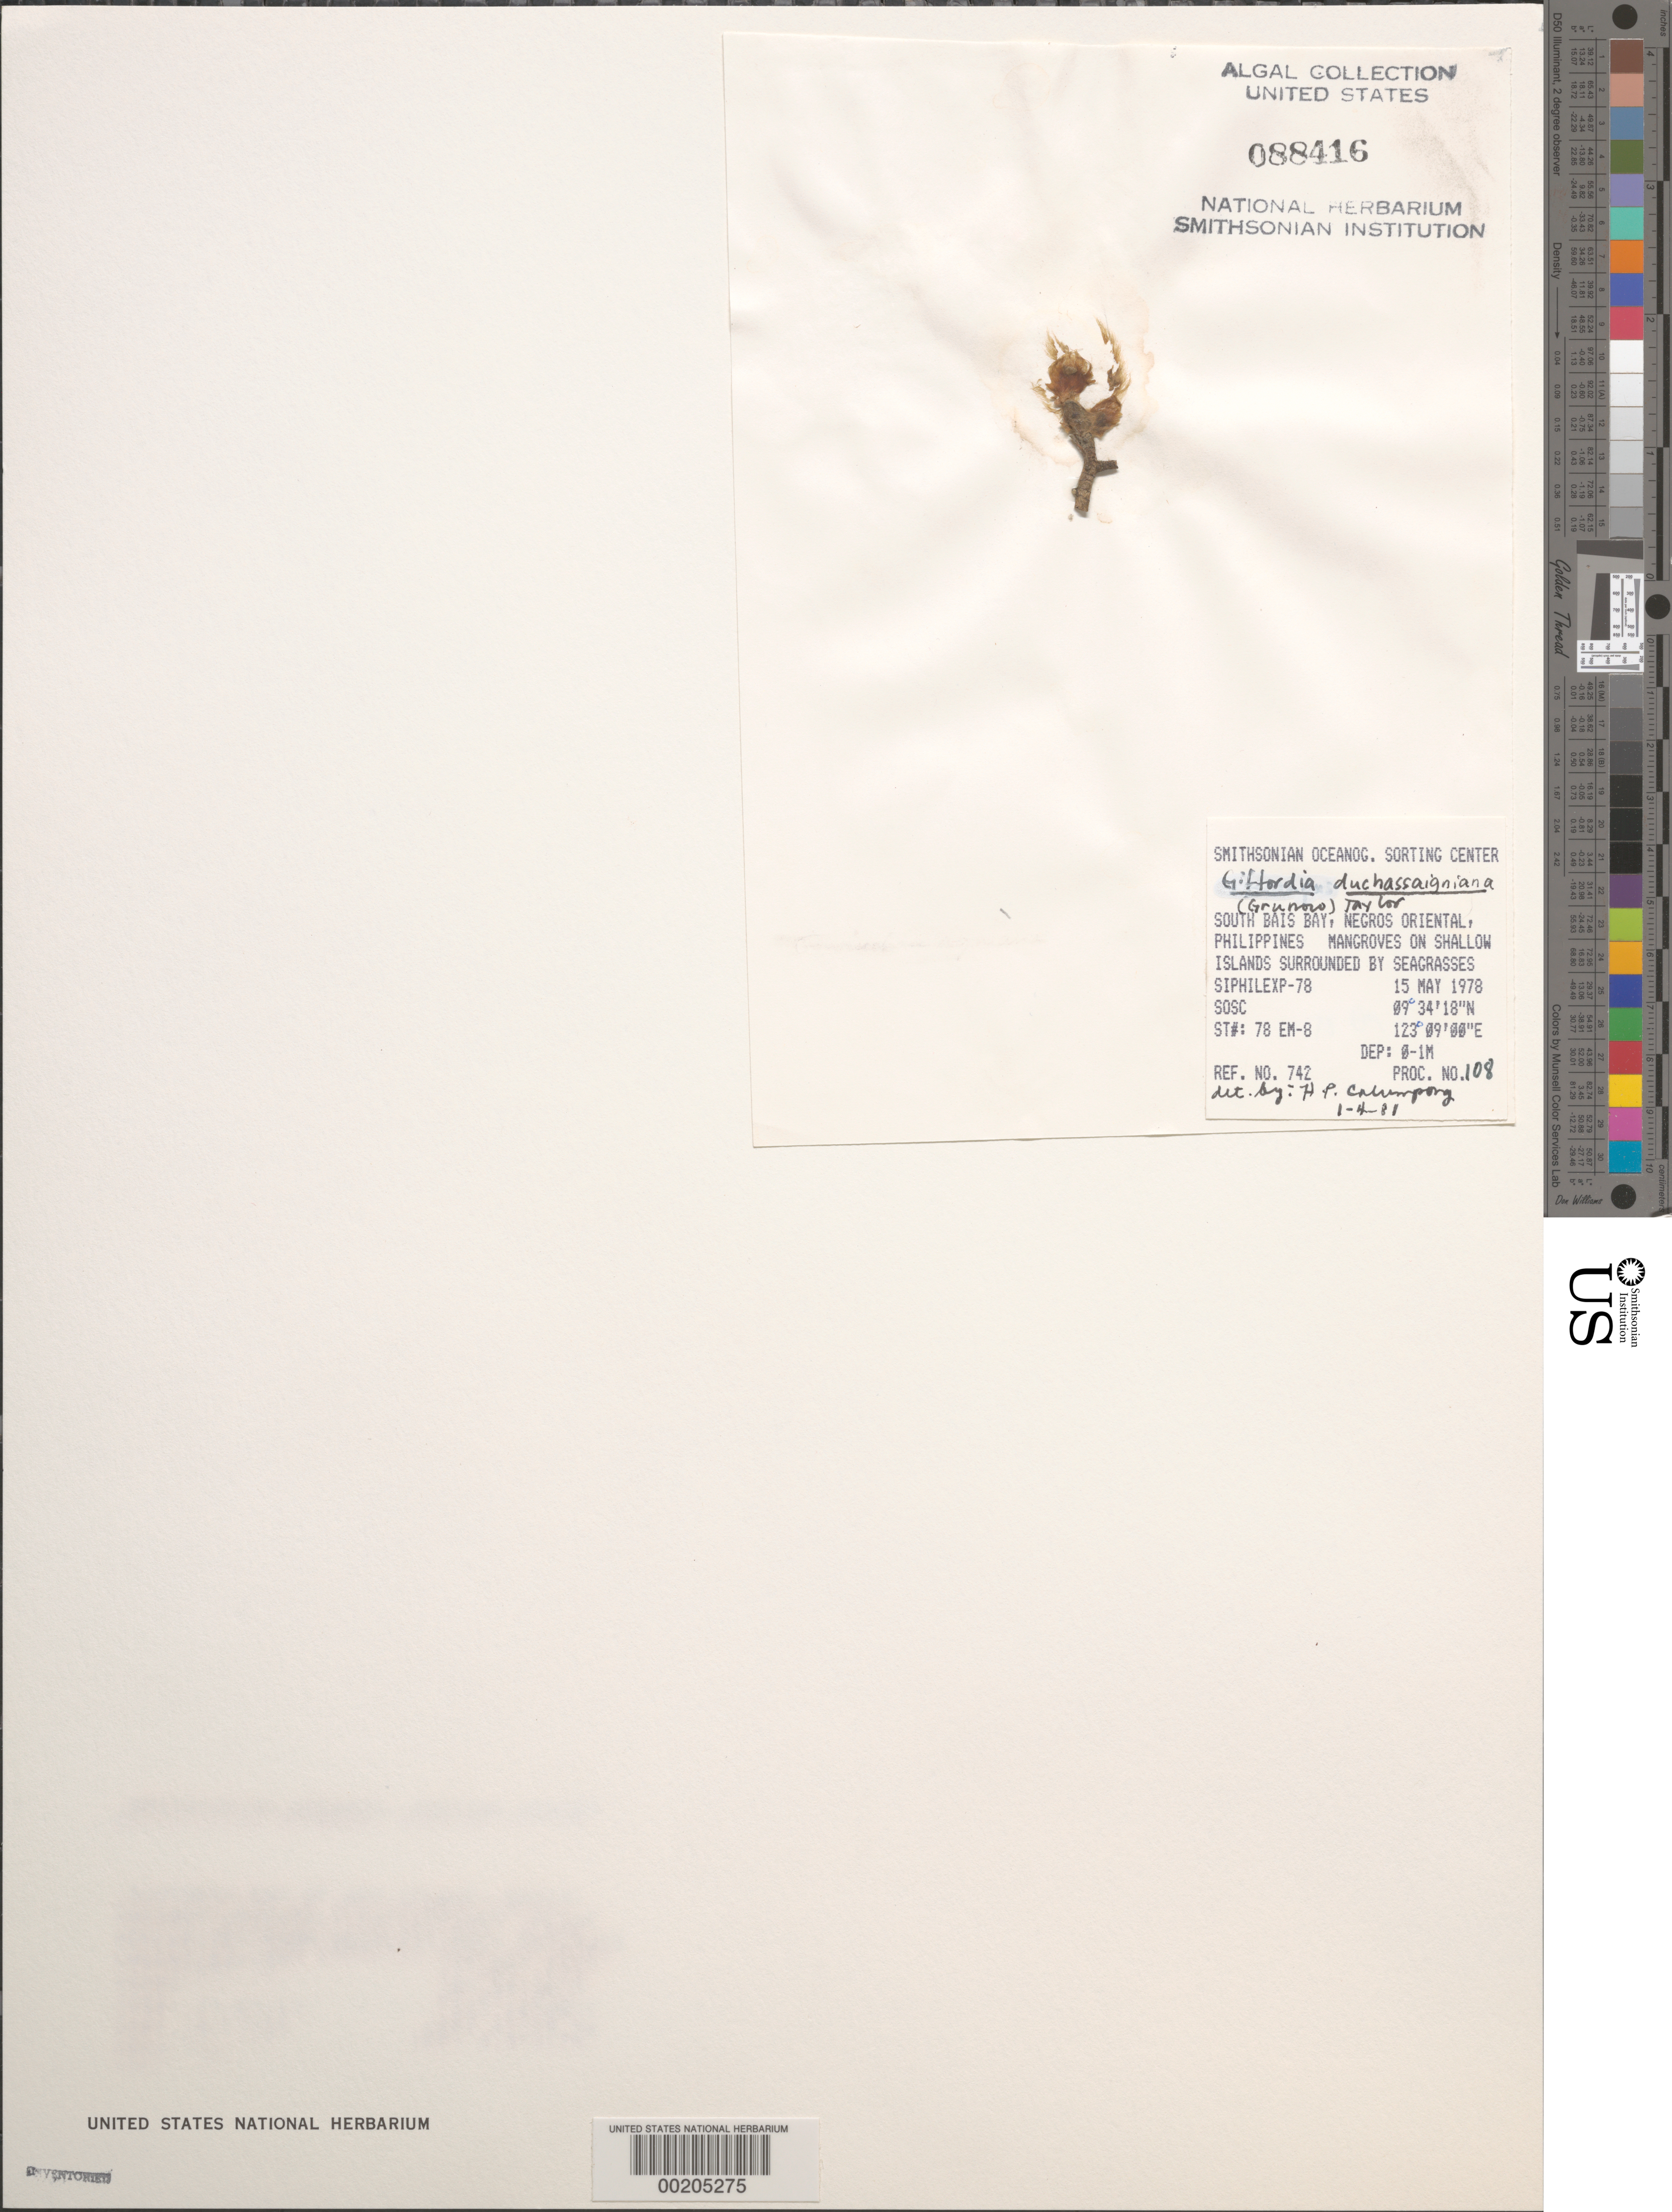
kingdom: Chromista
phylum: Ochrophyta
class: Phaeophyceae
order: Ectocarpales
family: Acinetosporaceae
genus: Giffordia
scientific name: Giffordia duchassaingiana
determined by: Calumpong, H. P.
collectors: SOSC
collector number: Station 78 Em-8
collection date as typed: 15 May 1978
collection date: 1978-05-15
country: Philippines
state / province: Central Visayas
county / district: Negros Oriental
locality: South bais bay, negros oriental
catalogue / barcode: US 88416